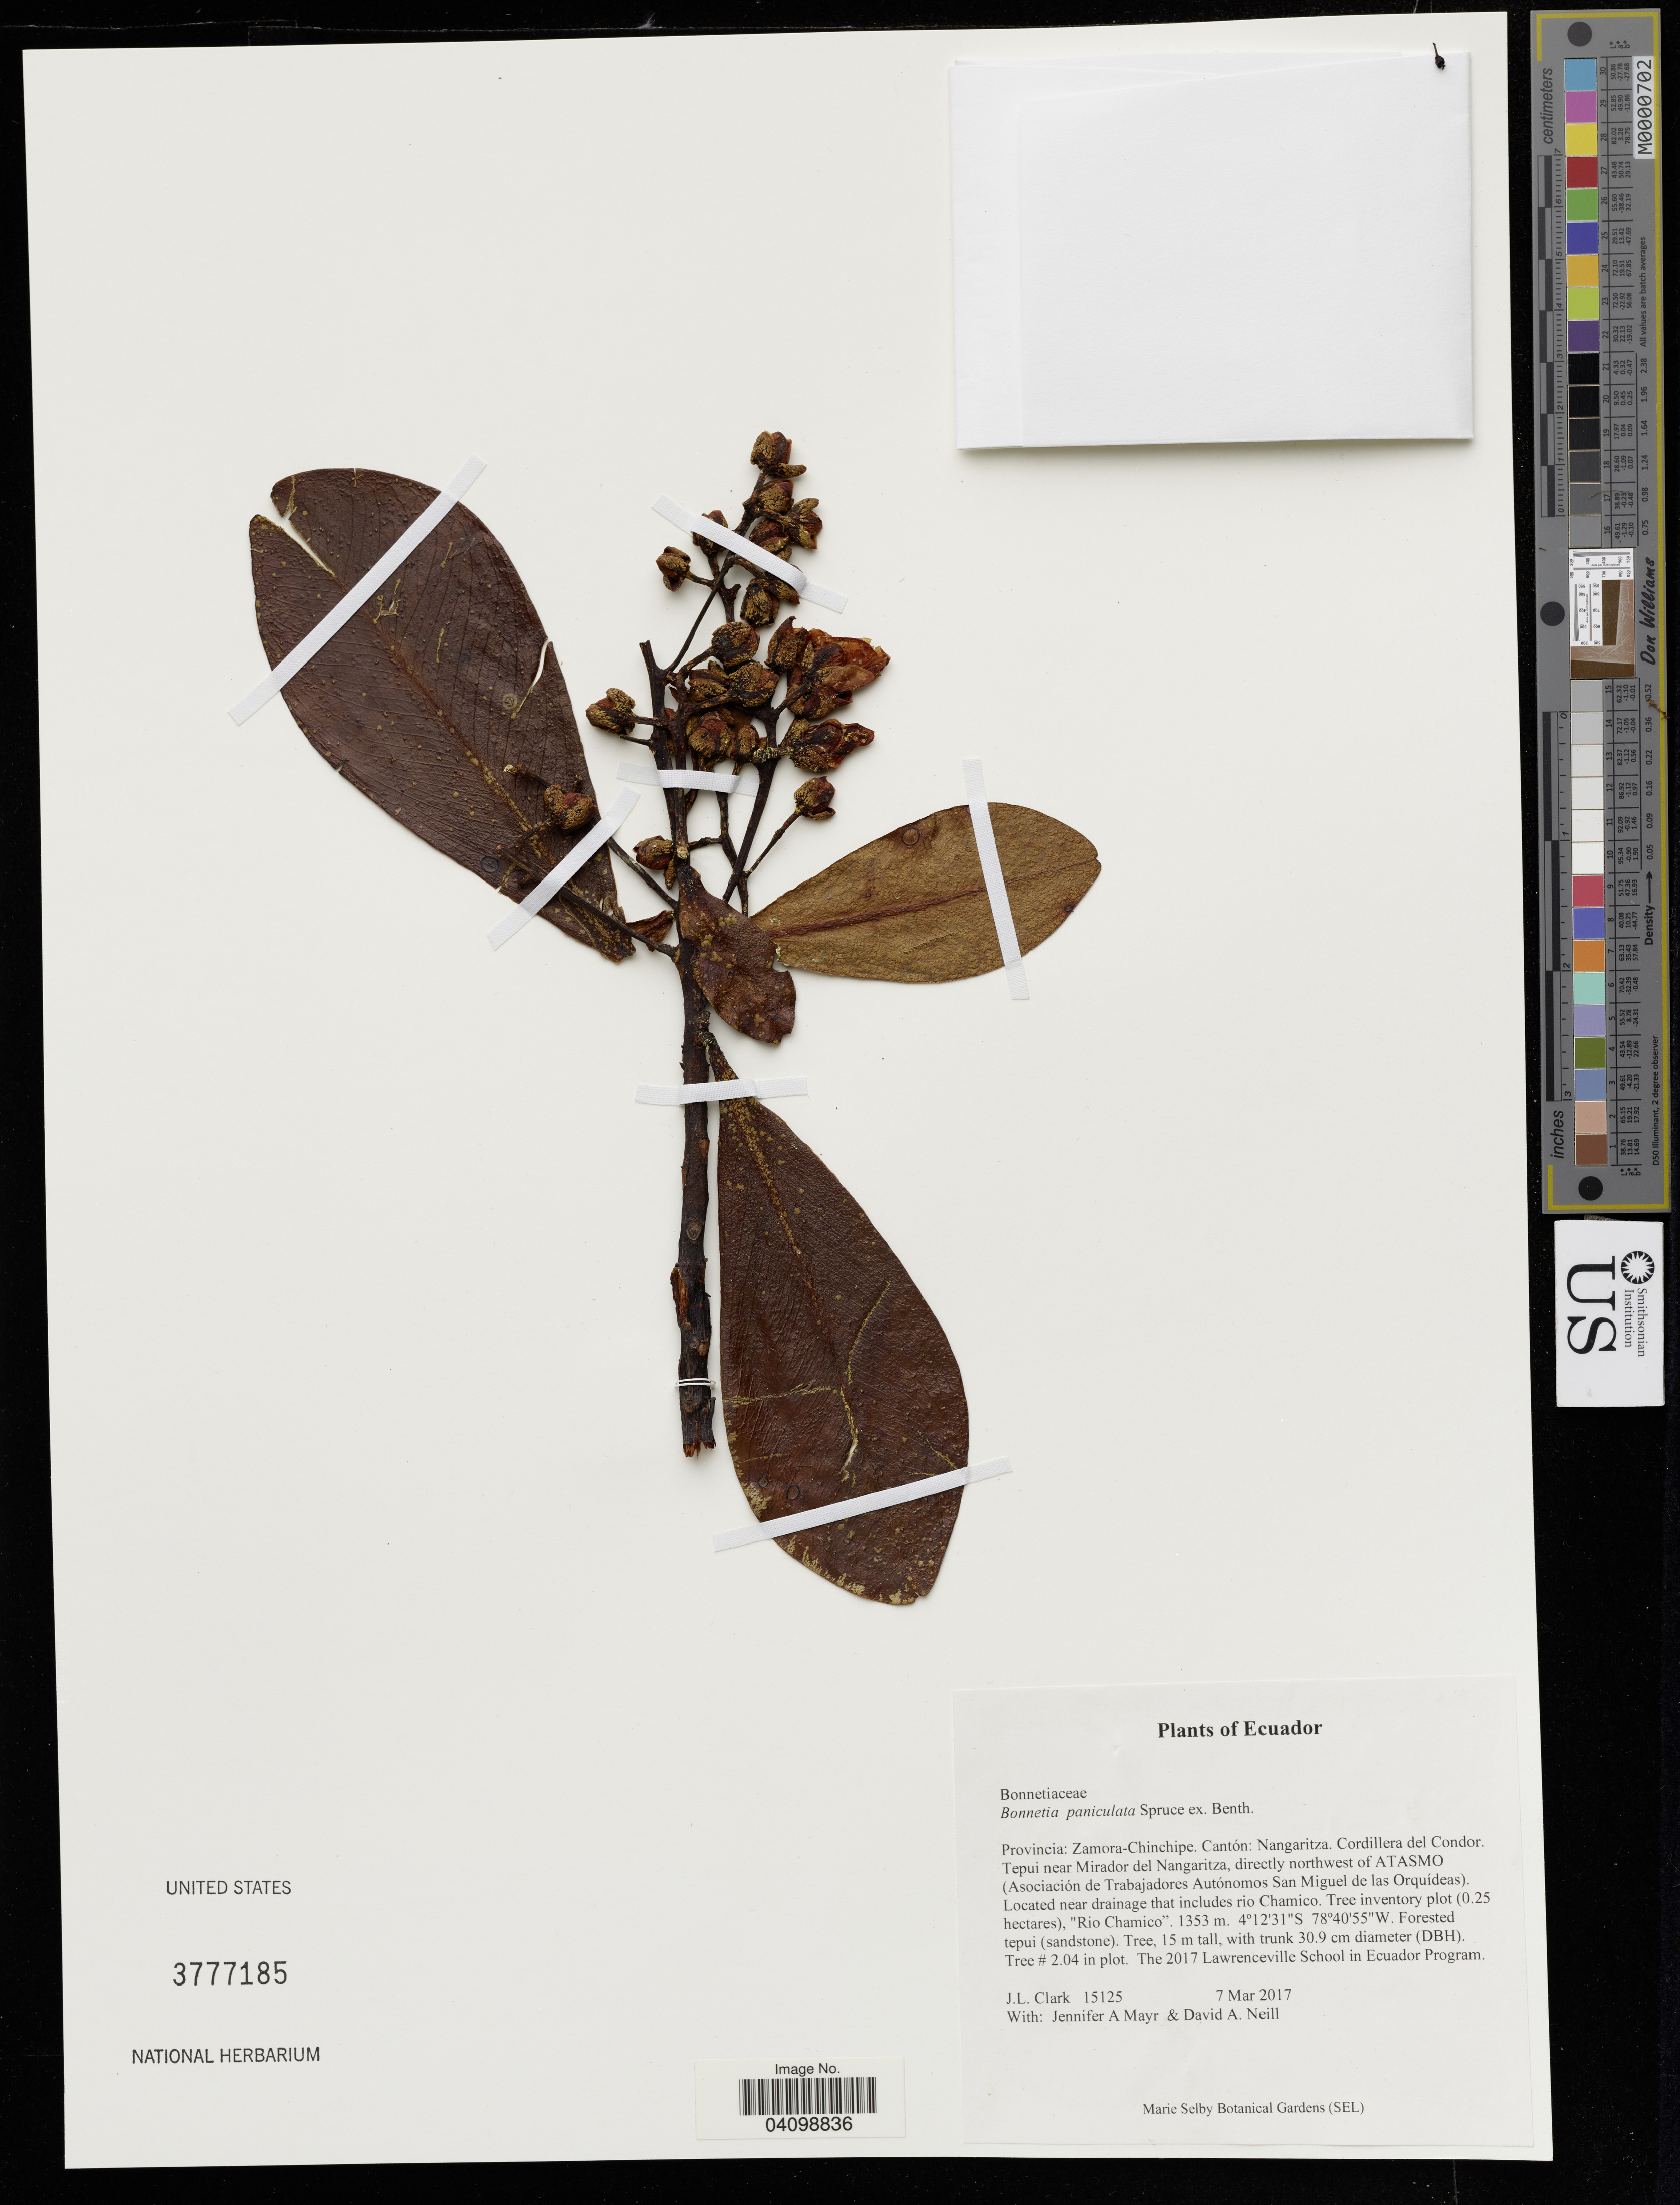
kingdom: Plantae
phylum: Tracheophyta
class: Magnoliopsida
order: Malpighiales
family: Bonnetiaceae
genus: Bonnetia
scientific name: Bonnetia paniculata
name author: Spruce ex Benth.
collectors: J. Clark, J. Mayr & D. A. Neill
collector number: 15125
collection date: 2017-03-07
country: Ecuador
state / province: Zamora-Chinchipe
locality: Cantón: Nangaritza. Cordillera del Condor. Tepui near Mirador del Nangaritza, directly northwest of ATASMO (Asociación de Trabajadores Autónomos San Miguel de las Orquídeas). Located near drainage that includes rio Chamico. Tree inventory plot (0.25 hecta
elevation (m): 1353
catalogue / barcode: US 3777185